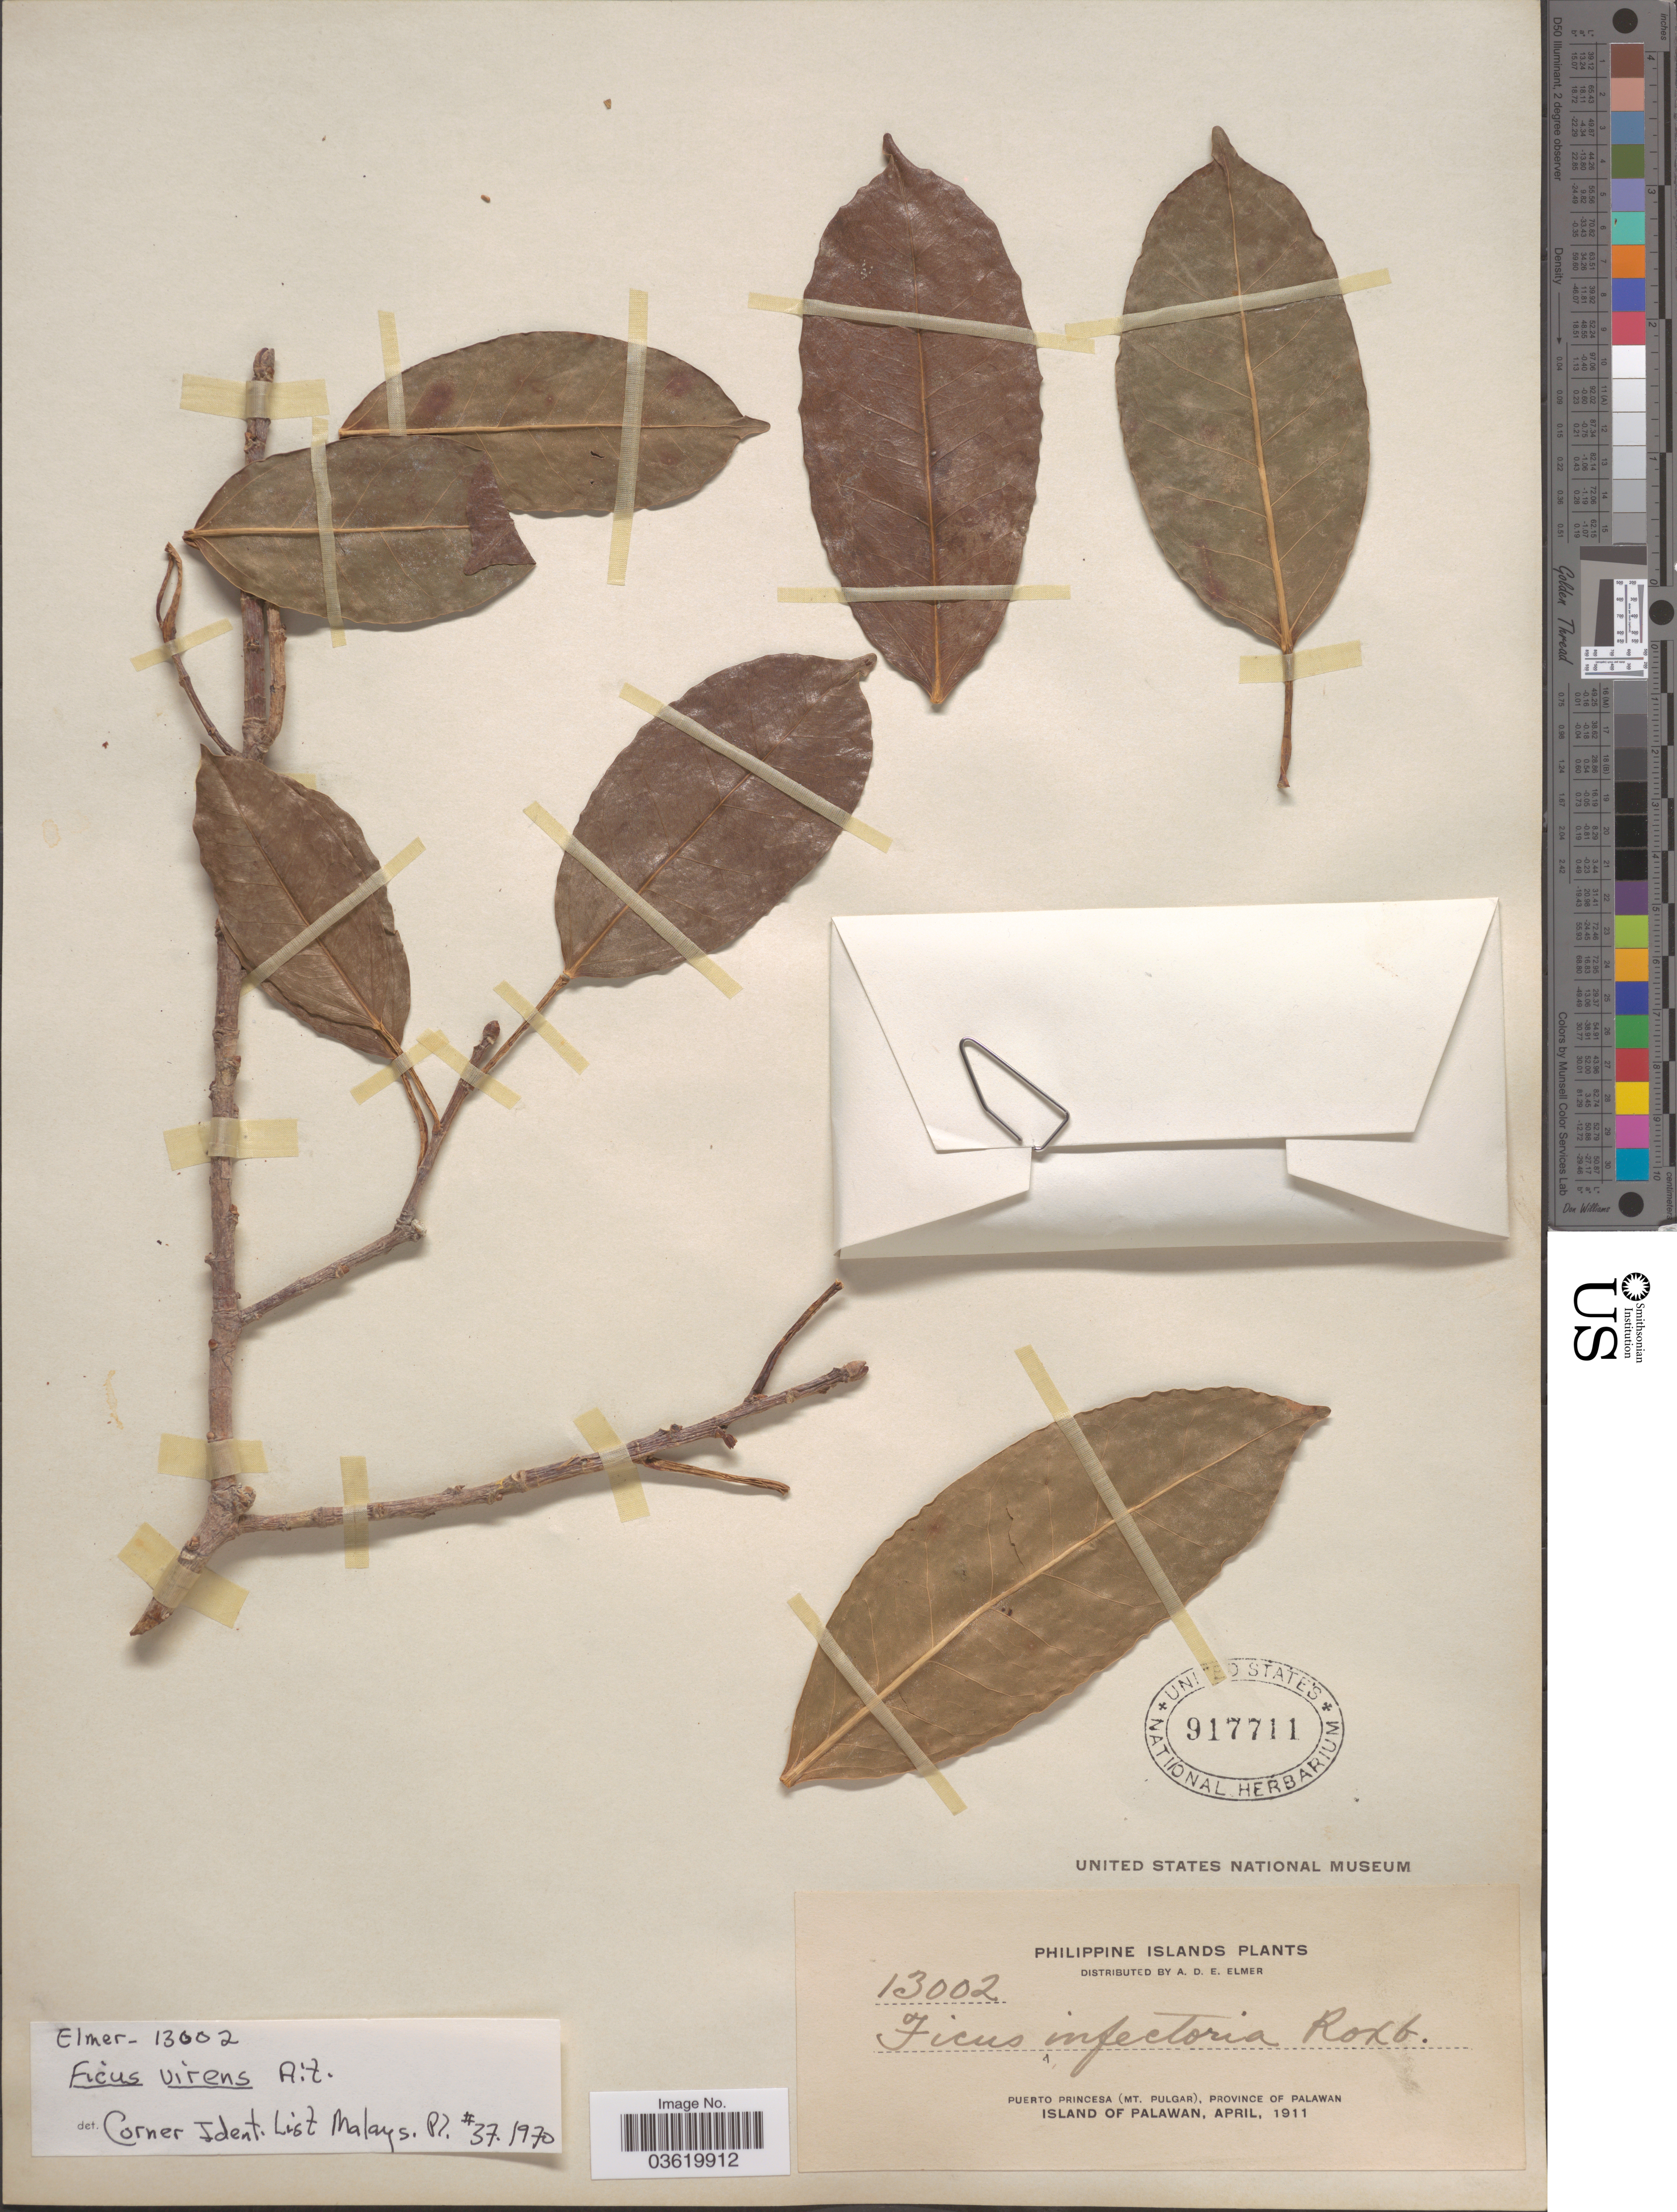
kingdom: Plantae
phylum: Tracheophyta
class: Magnoliopsida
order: Rosales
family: Moraceae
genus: Ficus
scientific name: Ficus virens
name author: Aiton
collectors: A. D. E. Elmer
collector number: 13002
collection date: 1911-04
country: Philippines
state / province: Mimaropa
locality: Philippine Islands. Puerto Princesa (Mt. Pulgar), Province of Palawan. Island of Palawan.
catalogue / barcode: US 917711